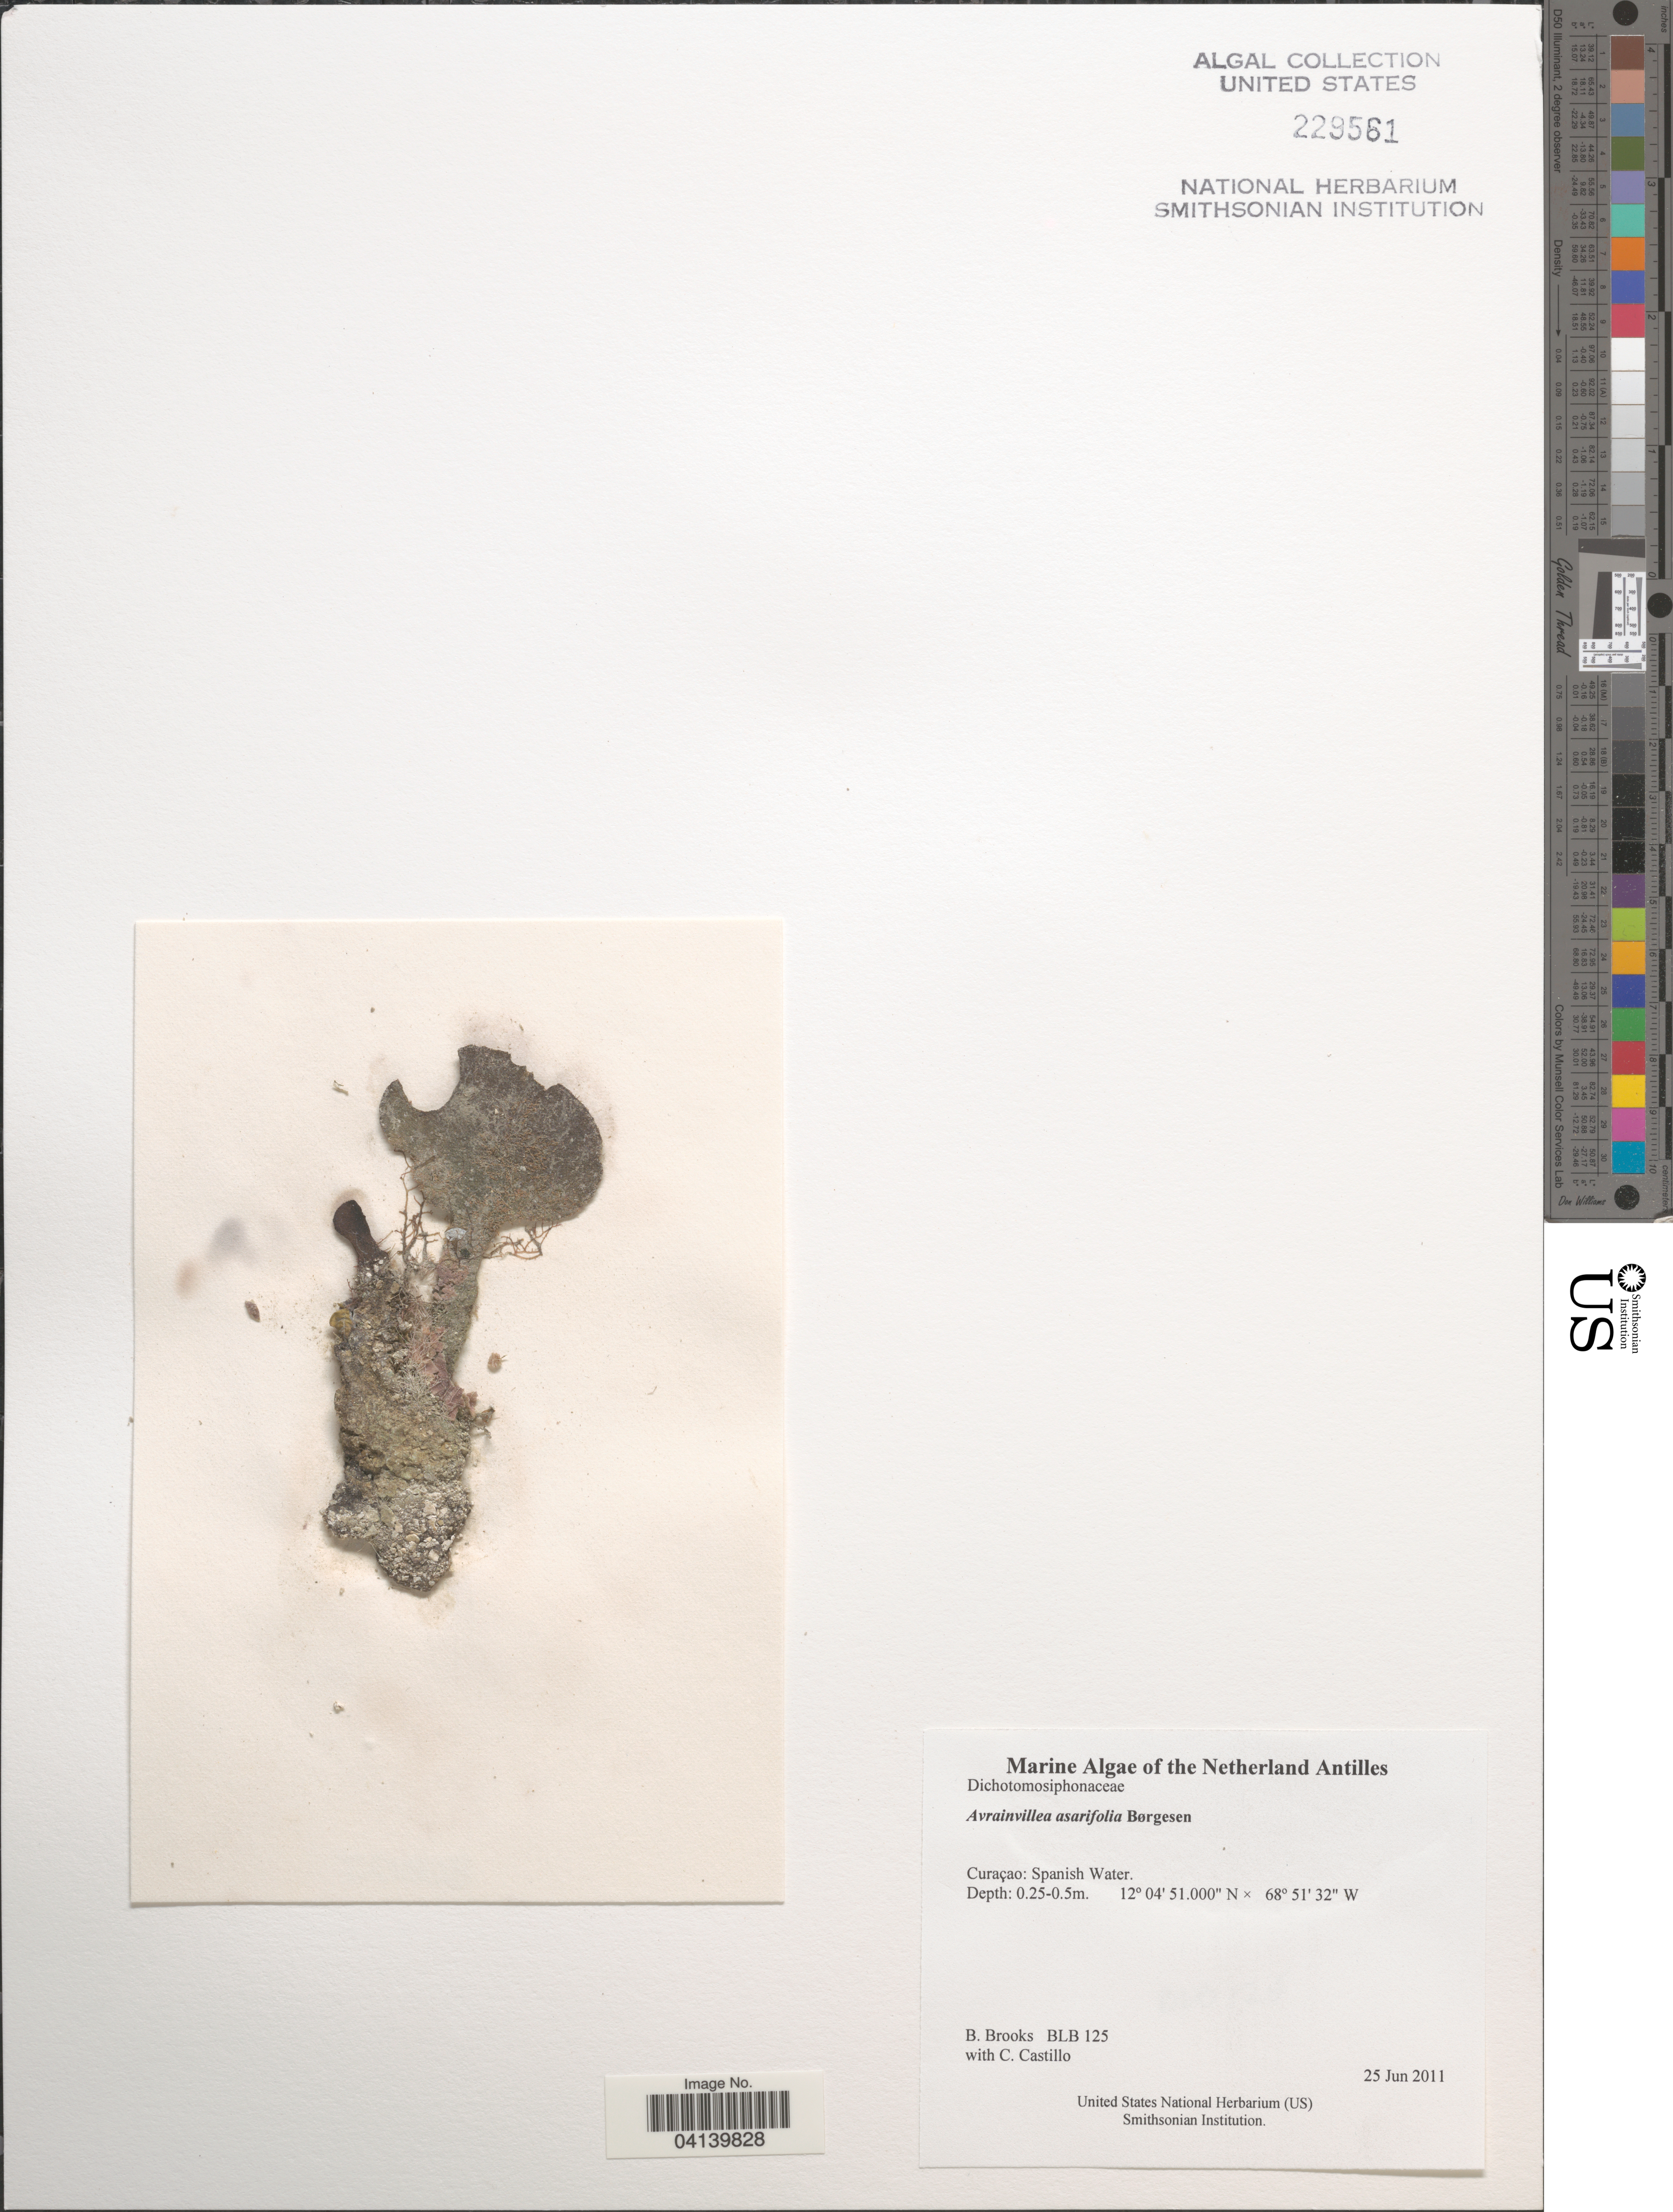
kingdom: Plantae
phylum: Chlorophyta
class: Ulvophyceae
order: Bryopsidales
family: Dichotomosiphonaceae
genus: Avrainvillea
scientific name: Avrainvillea asarifolia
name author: Børgesen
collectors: B. Brooks & C. Castillo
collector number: BLB 125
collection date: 2011-06-25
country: Curaçao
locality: The Netherland Antilles. Spanish Water.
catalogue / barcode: US 229561